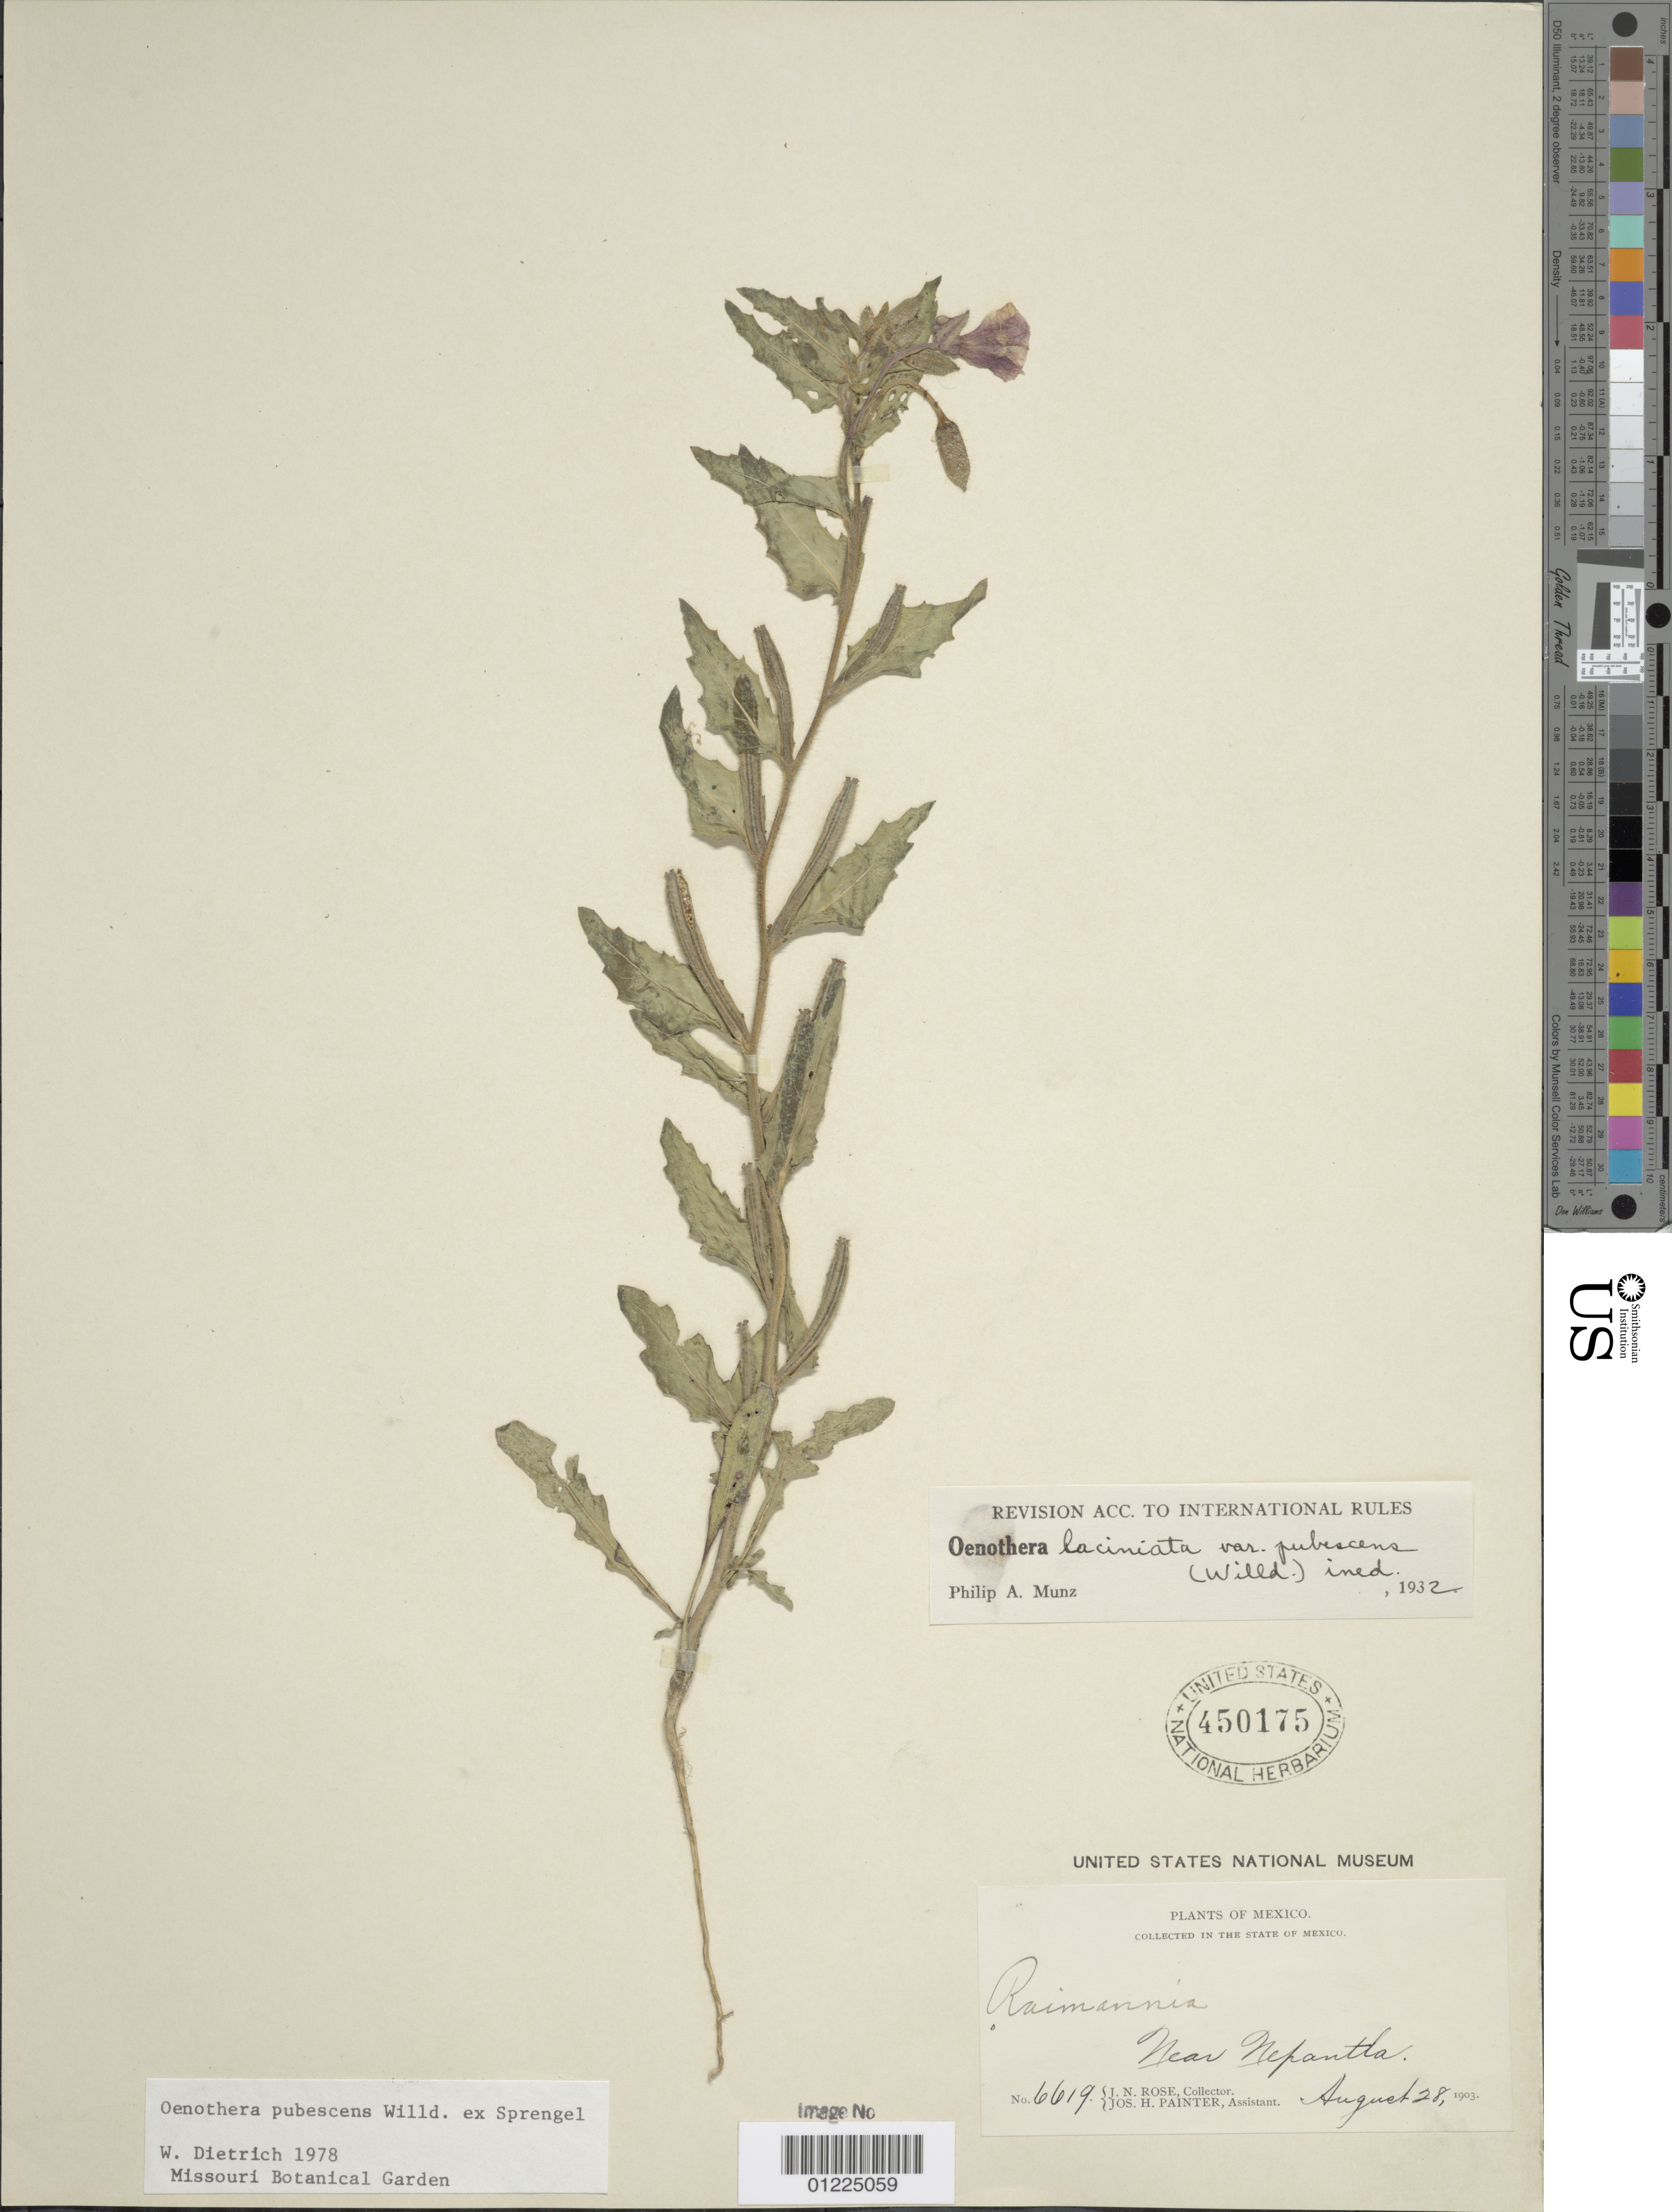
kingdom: Plantae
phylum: Tracheophyta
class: Magnoliopsida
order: Myrtales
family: Onagraceae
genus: Oenothera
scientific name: Oenothera pubescens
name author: Willd. ex Spreng.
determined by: Dietrich, W.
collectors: J. N. Rose & J. H. Painter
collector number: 6619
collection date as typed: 28 Aug 1903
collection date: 1903-08-28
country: Mexico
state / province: México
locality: Nepantla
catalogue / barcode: US 450175